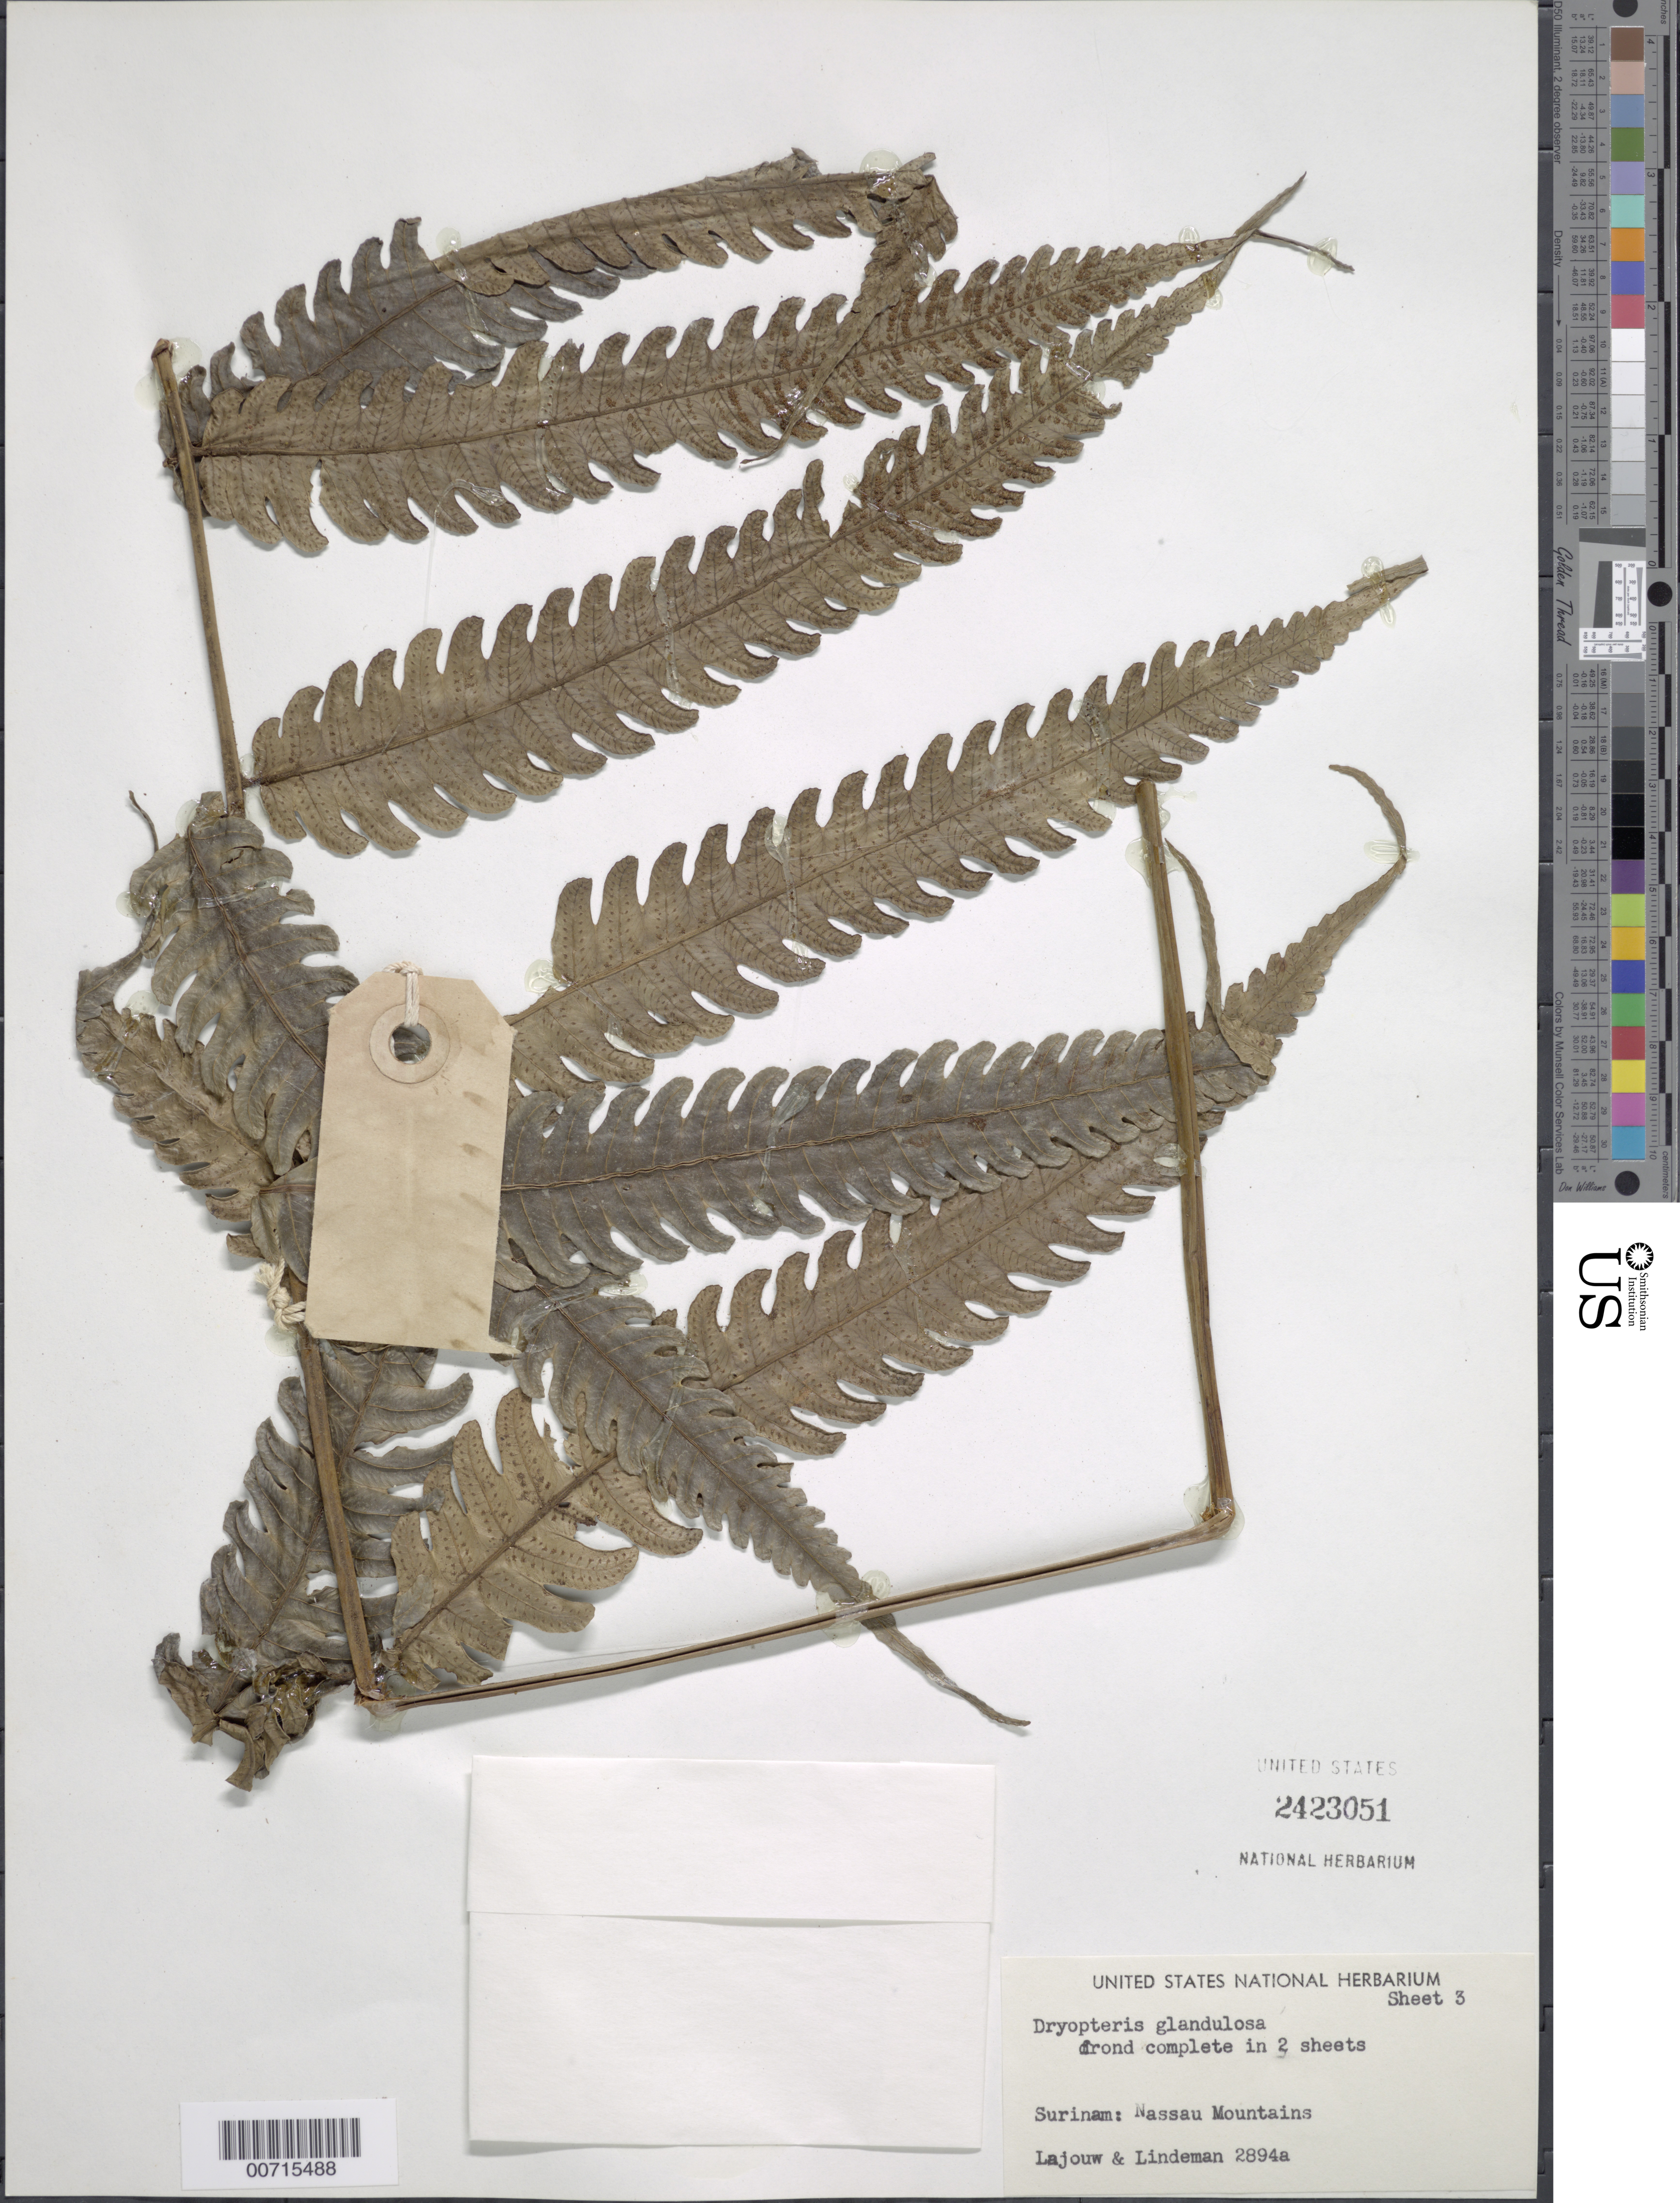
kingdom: Plantae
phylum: Tracheophyta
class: Polypodiopsida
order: Polypodiales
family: Thelypteridaceae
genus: Steiropteris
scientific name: Steiropteris glandulosa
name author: (Hook. f.) Pic. Serm.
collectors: J. Lanjouw & -. Lindeman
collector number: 2894a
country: Suriname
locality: Nassau Mountains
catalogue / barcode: US 2423051